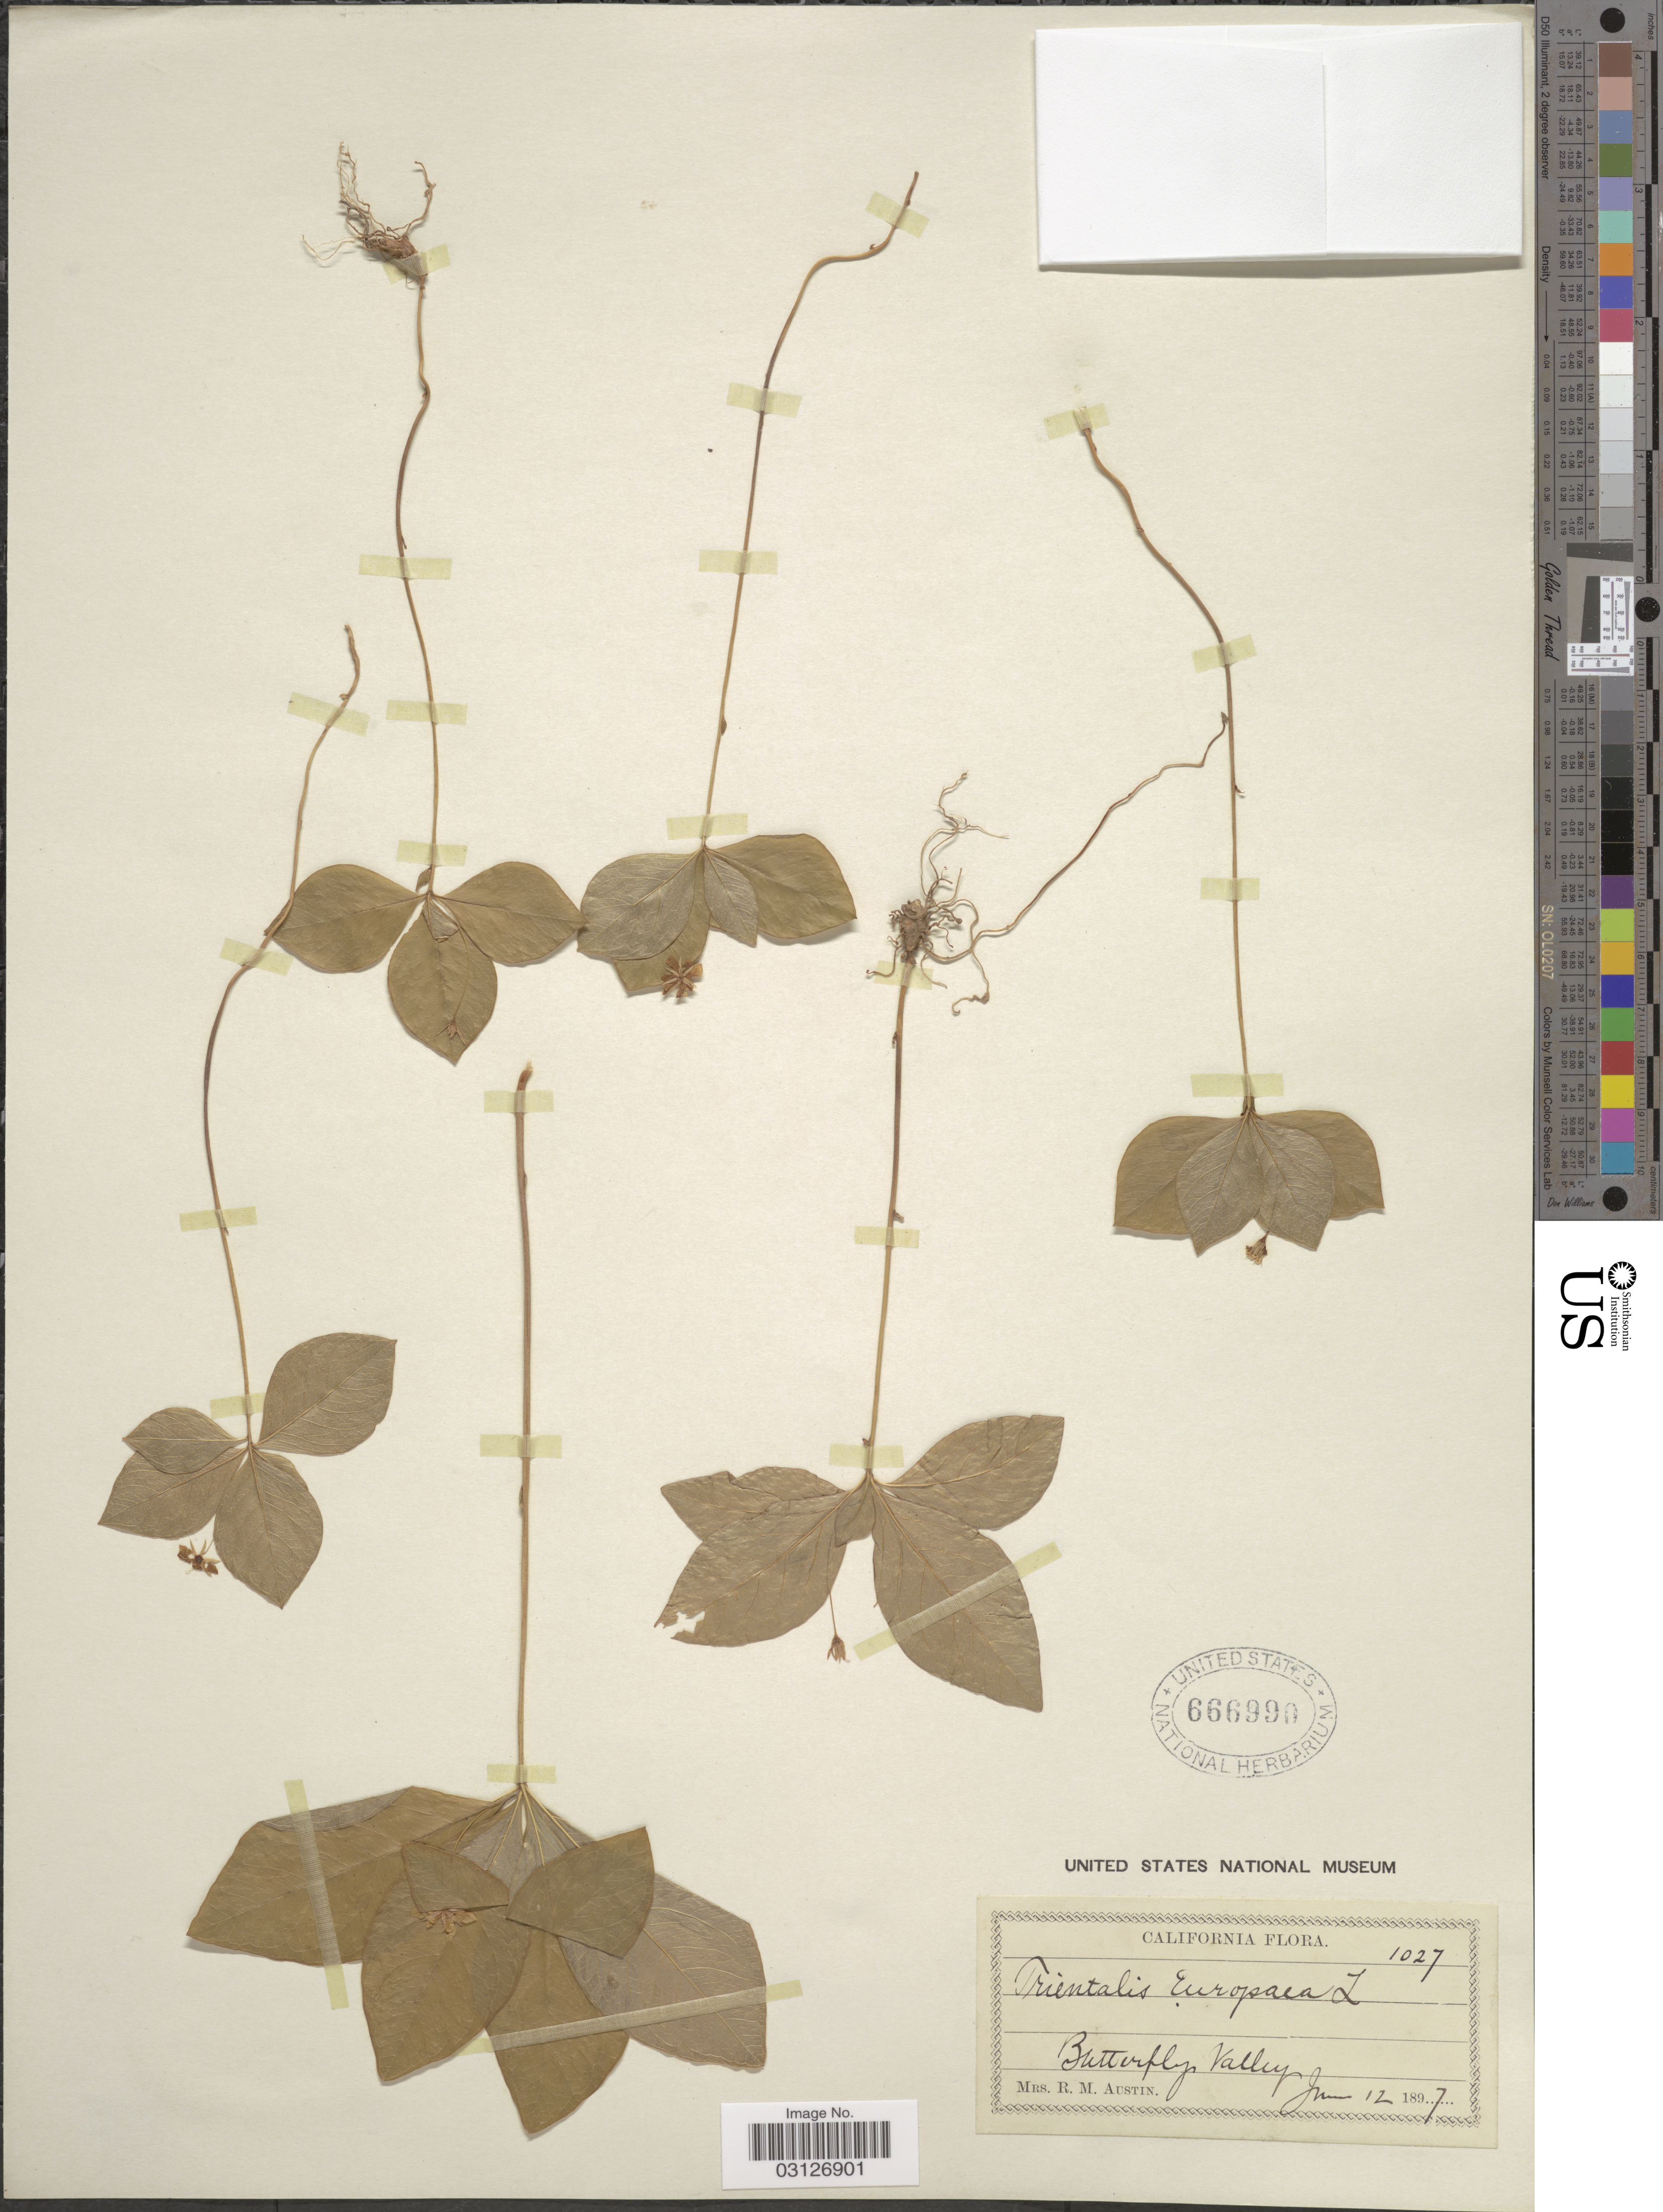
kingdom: Plantae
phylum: Tracheophyta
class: Magnoliopsida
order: Ericales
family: Primulaceae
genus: Trientalis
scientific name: Trientalis arctica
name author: Fisch. ex Hook.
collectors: R. Austin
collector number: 1027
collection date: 1897-06-12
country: United States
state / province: California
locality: Butterfly Valley.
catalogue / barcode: US 666990